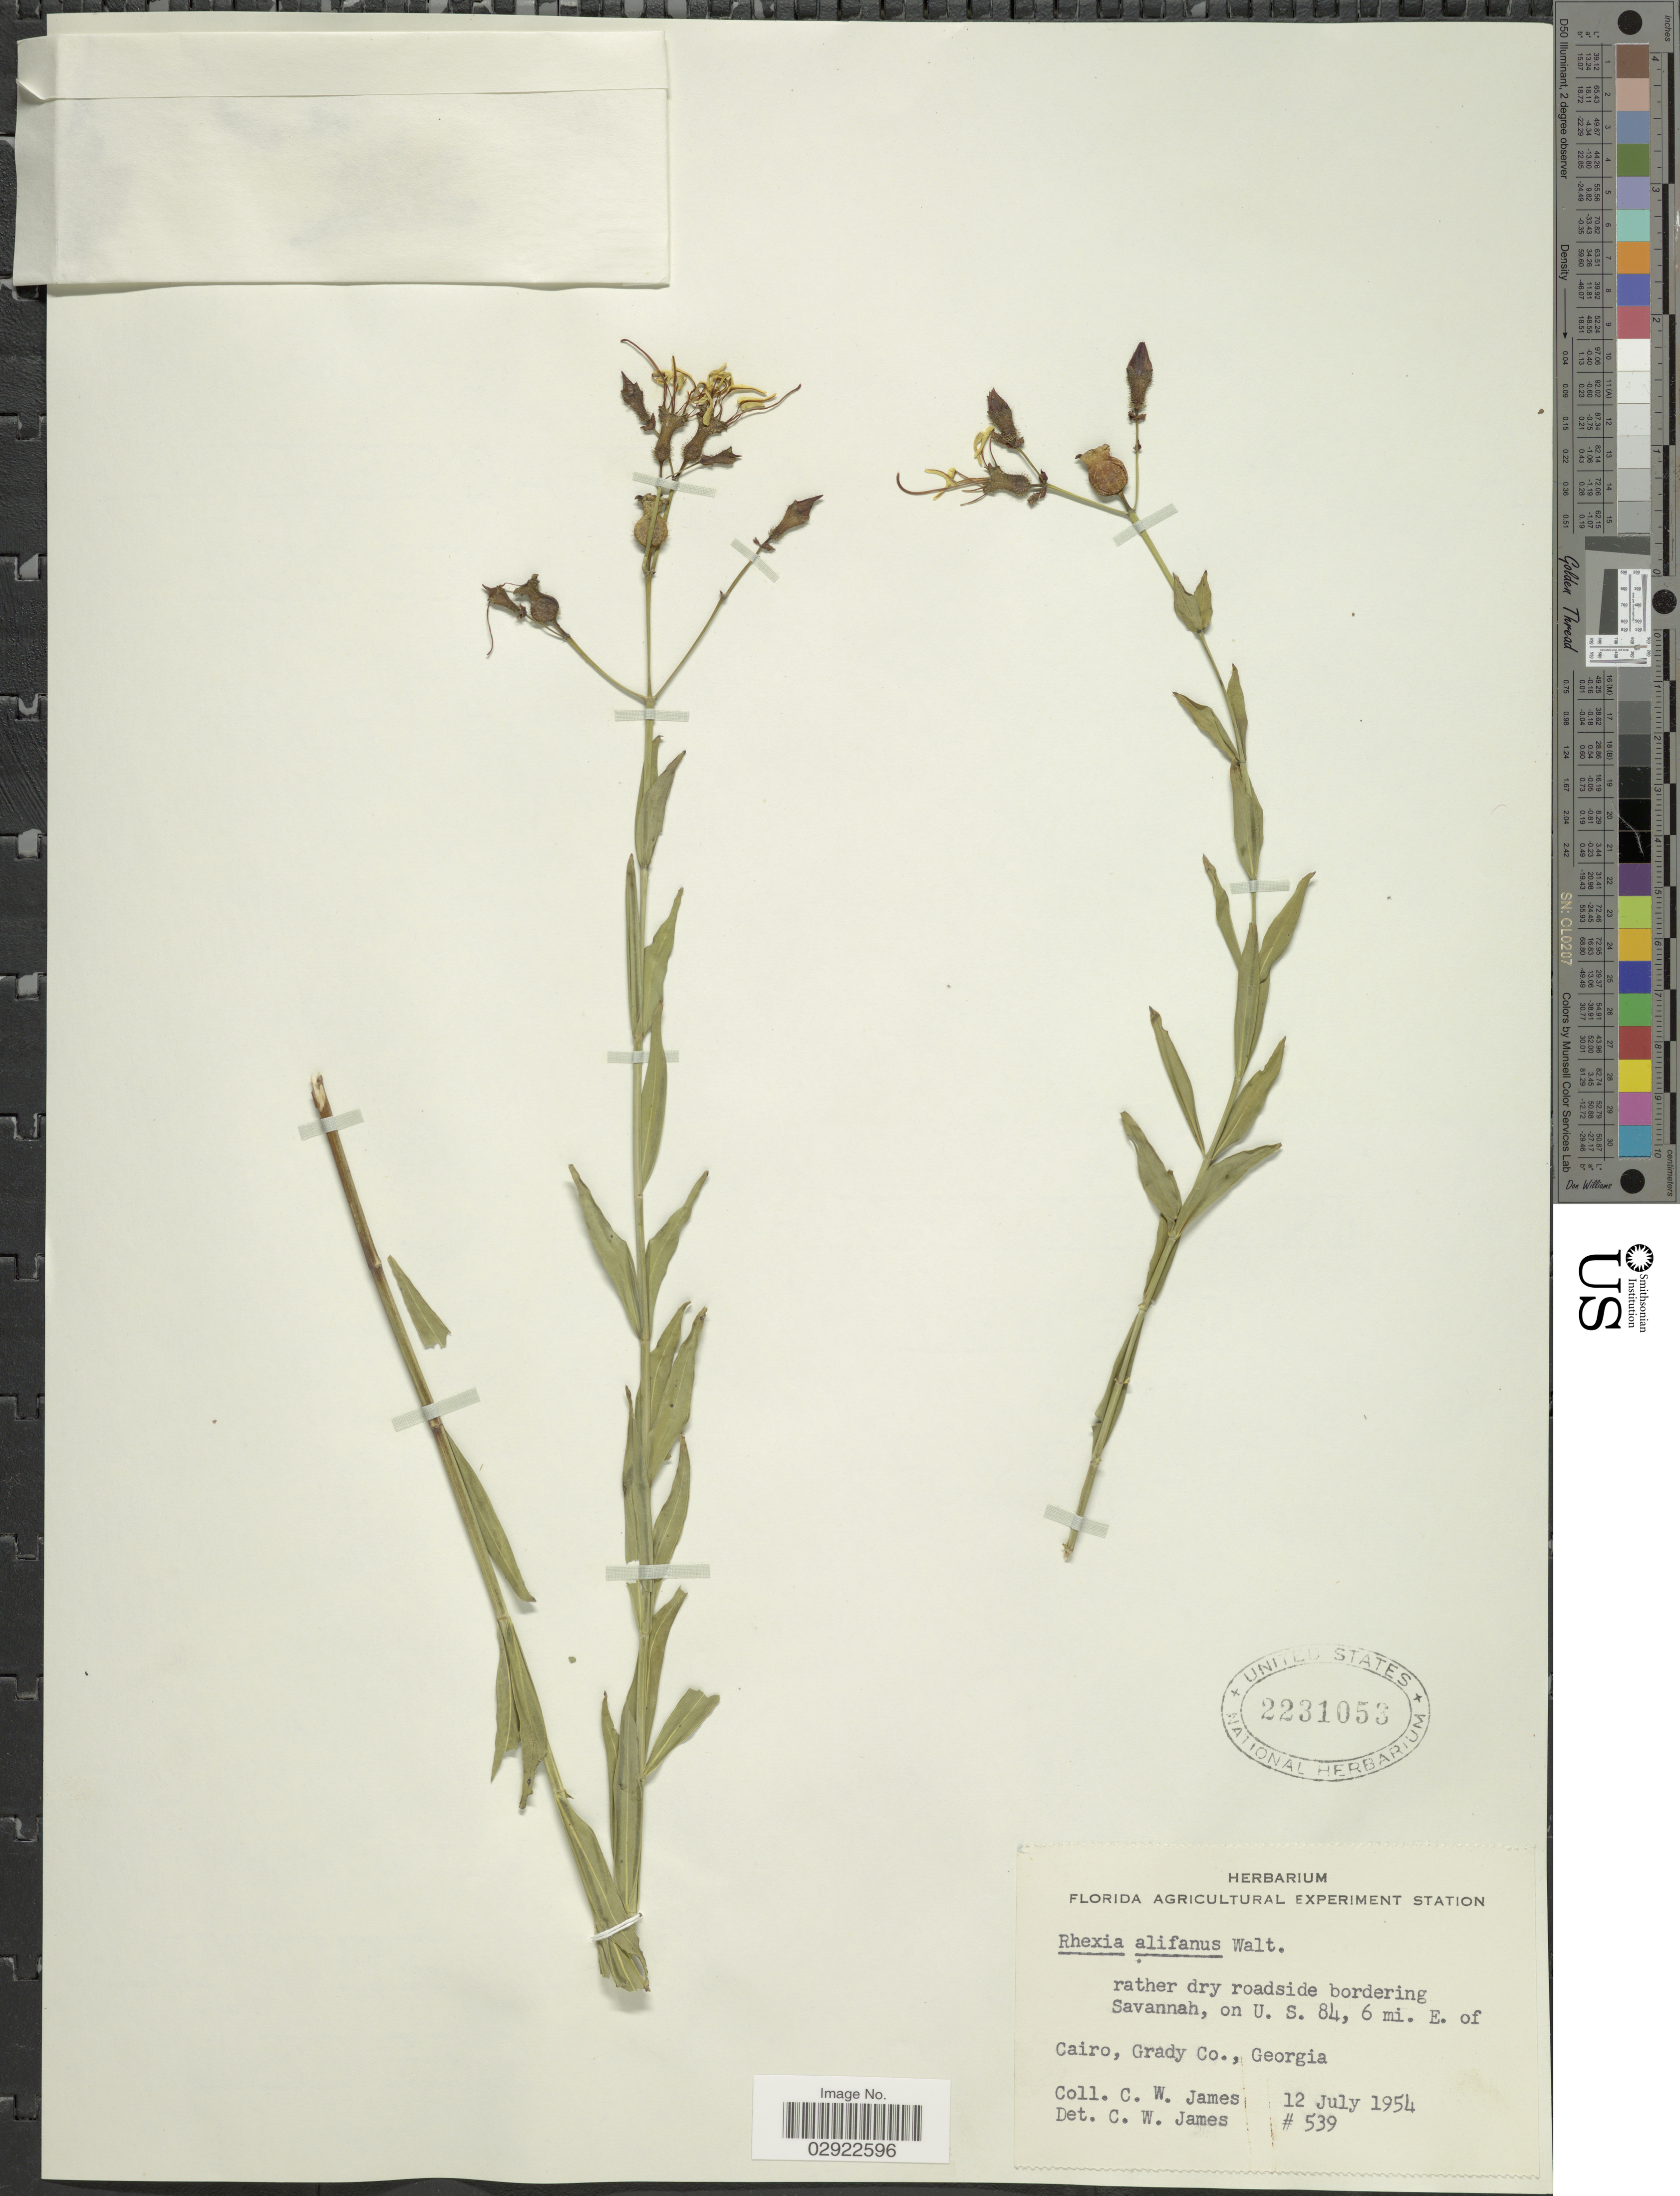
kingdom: Plantae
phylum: Tracheophyta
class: Magnoliopsida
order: Myrtales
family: Melastomataceae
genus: Rhexia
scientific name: Rhexia alifanus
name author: Walter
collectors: C. W. James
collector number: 539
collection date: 1954-07-12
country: United States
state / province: Georgia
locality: On U.S. 84, 6 mi. E. of Cairo, Grady Co.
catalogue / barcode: US 2231053